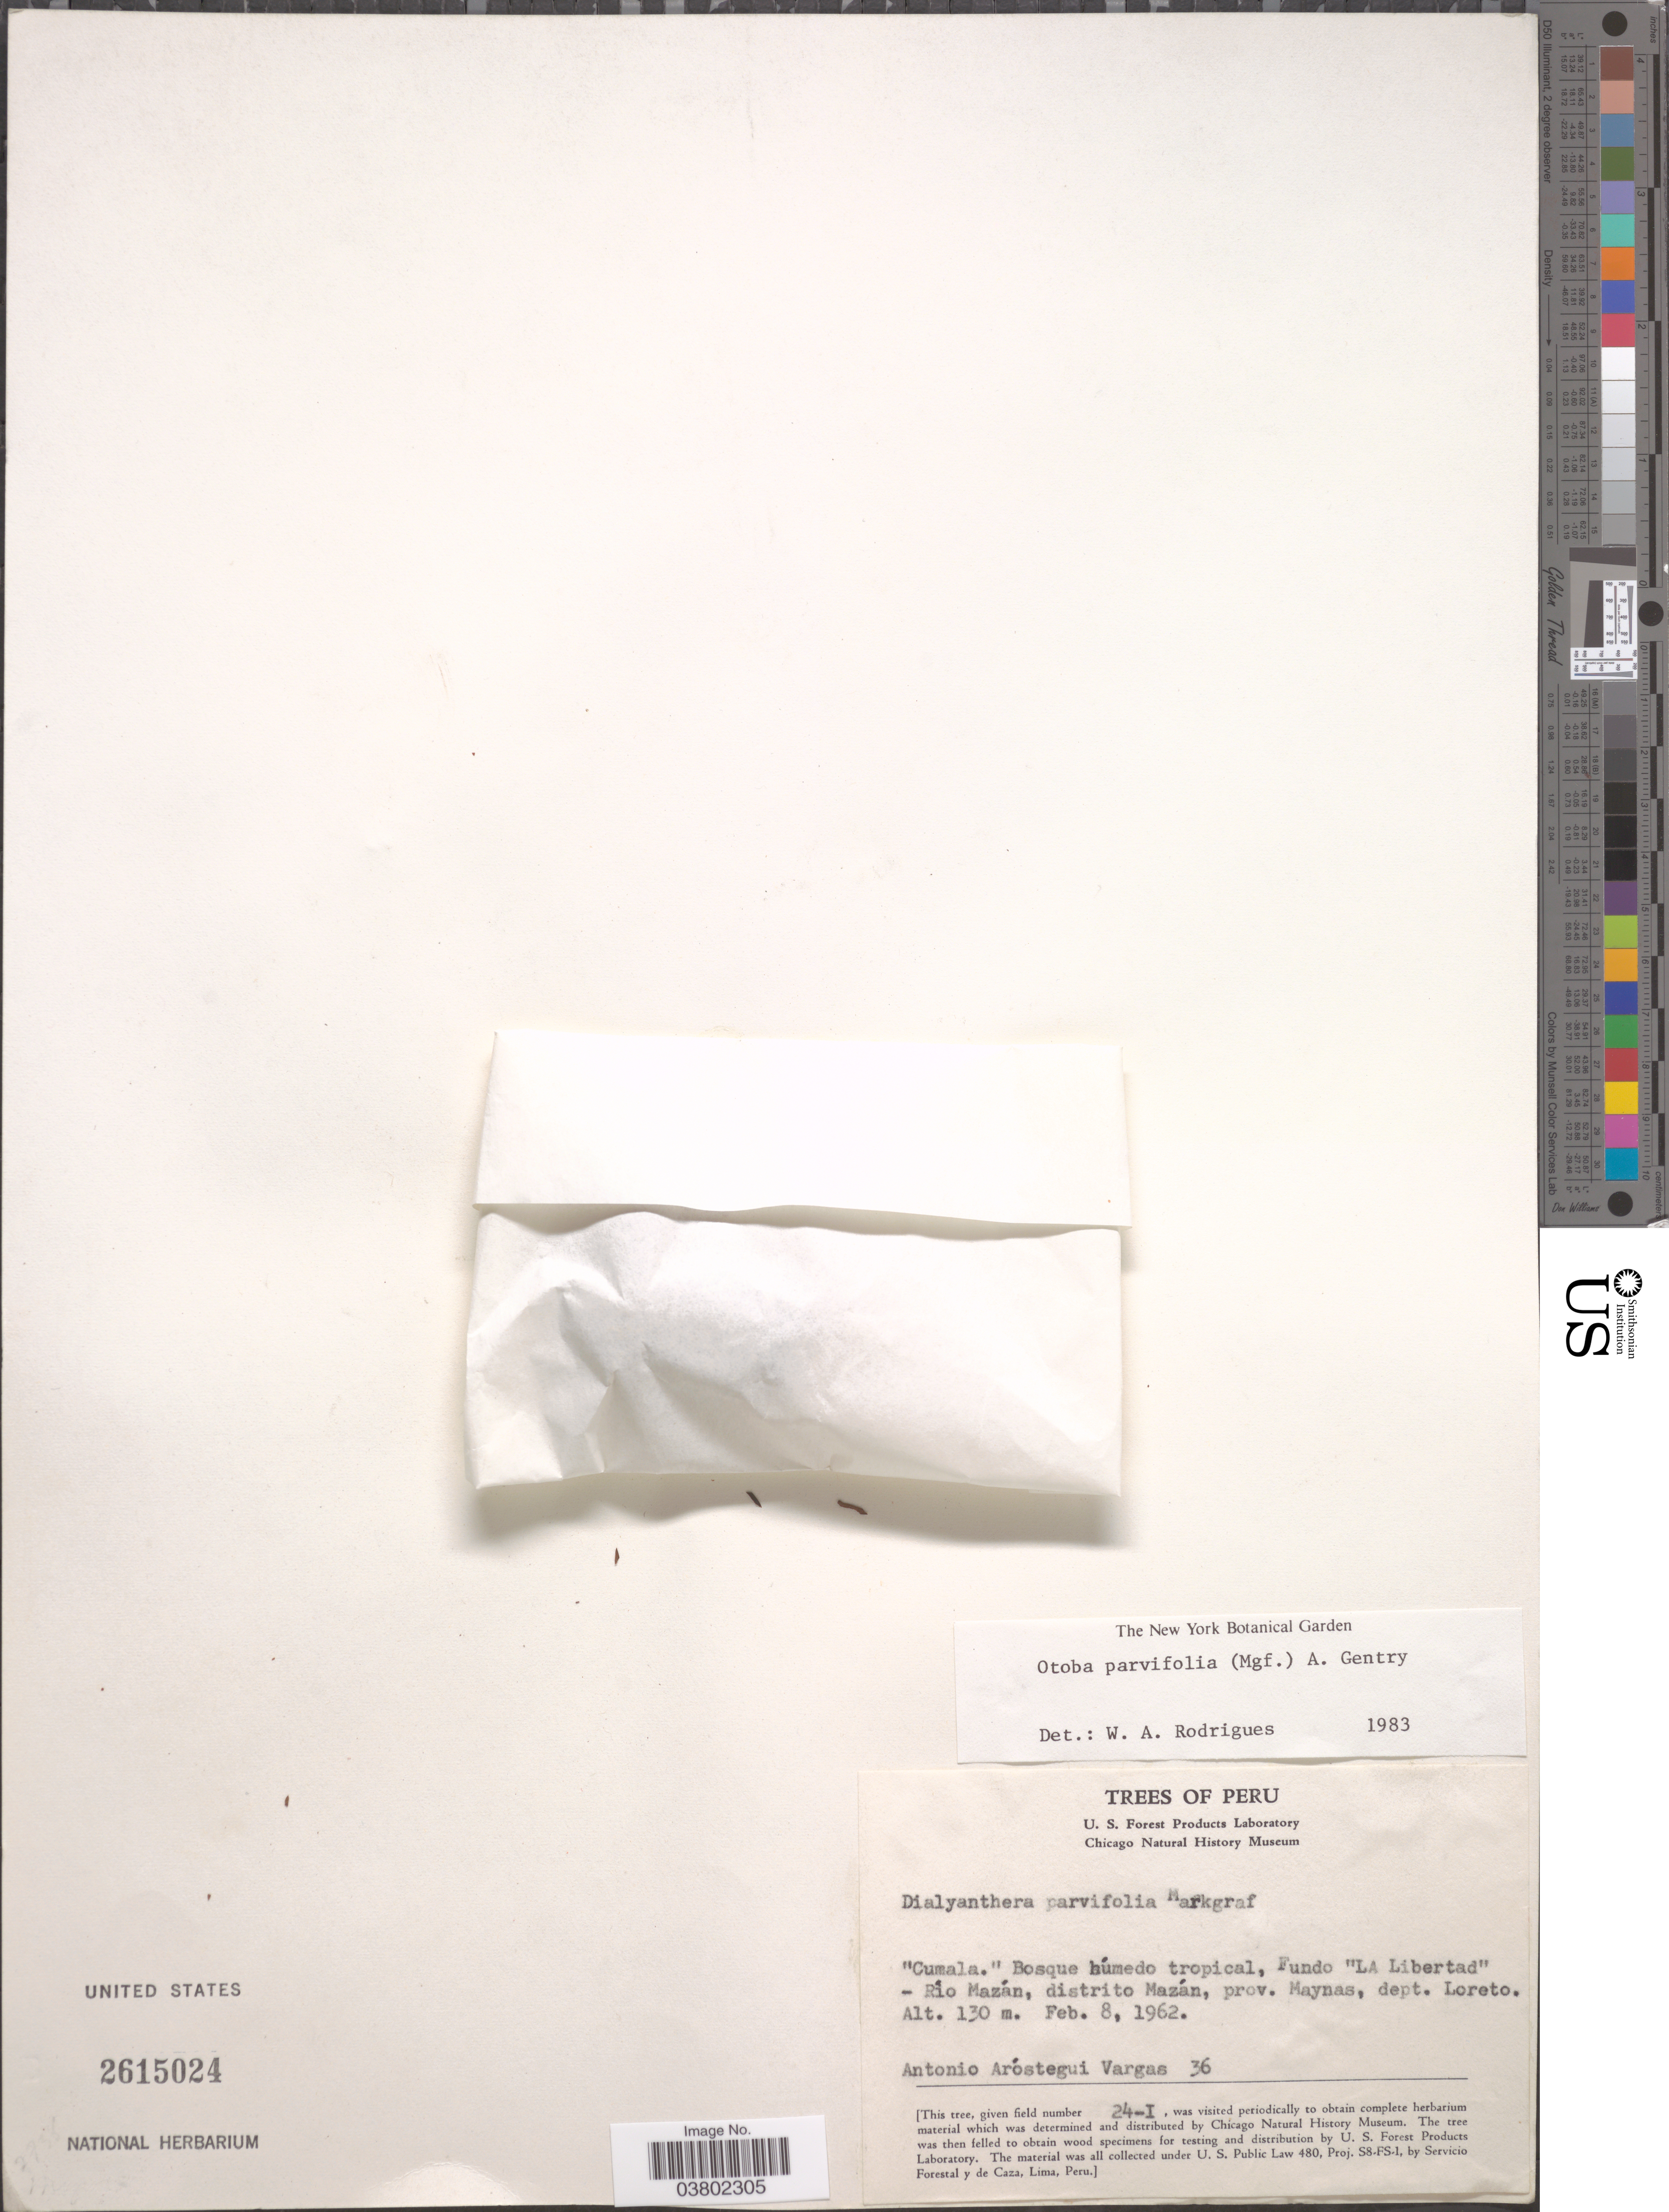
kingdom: Plantae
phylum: Tracheophyta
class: Magnoliopsida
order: Magnoliales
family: Myristicaceae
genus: Otoba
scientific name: Otoba parvifolia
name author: (Markgr.) A.H. Gentry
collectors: A. Aróstegui V.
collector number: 36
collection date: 1962-02-08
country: Peru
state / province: Loreto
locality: Bosque húmedo tropical, Fundo "La Libertad" - Río Mazán, distrito Mazán, prov. Maynas, dept. Loreto.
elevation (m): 130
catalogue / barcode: US 2615024